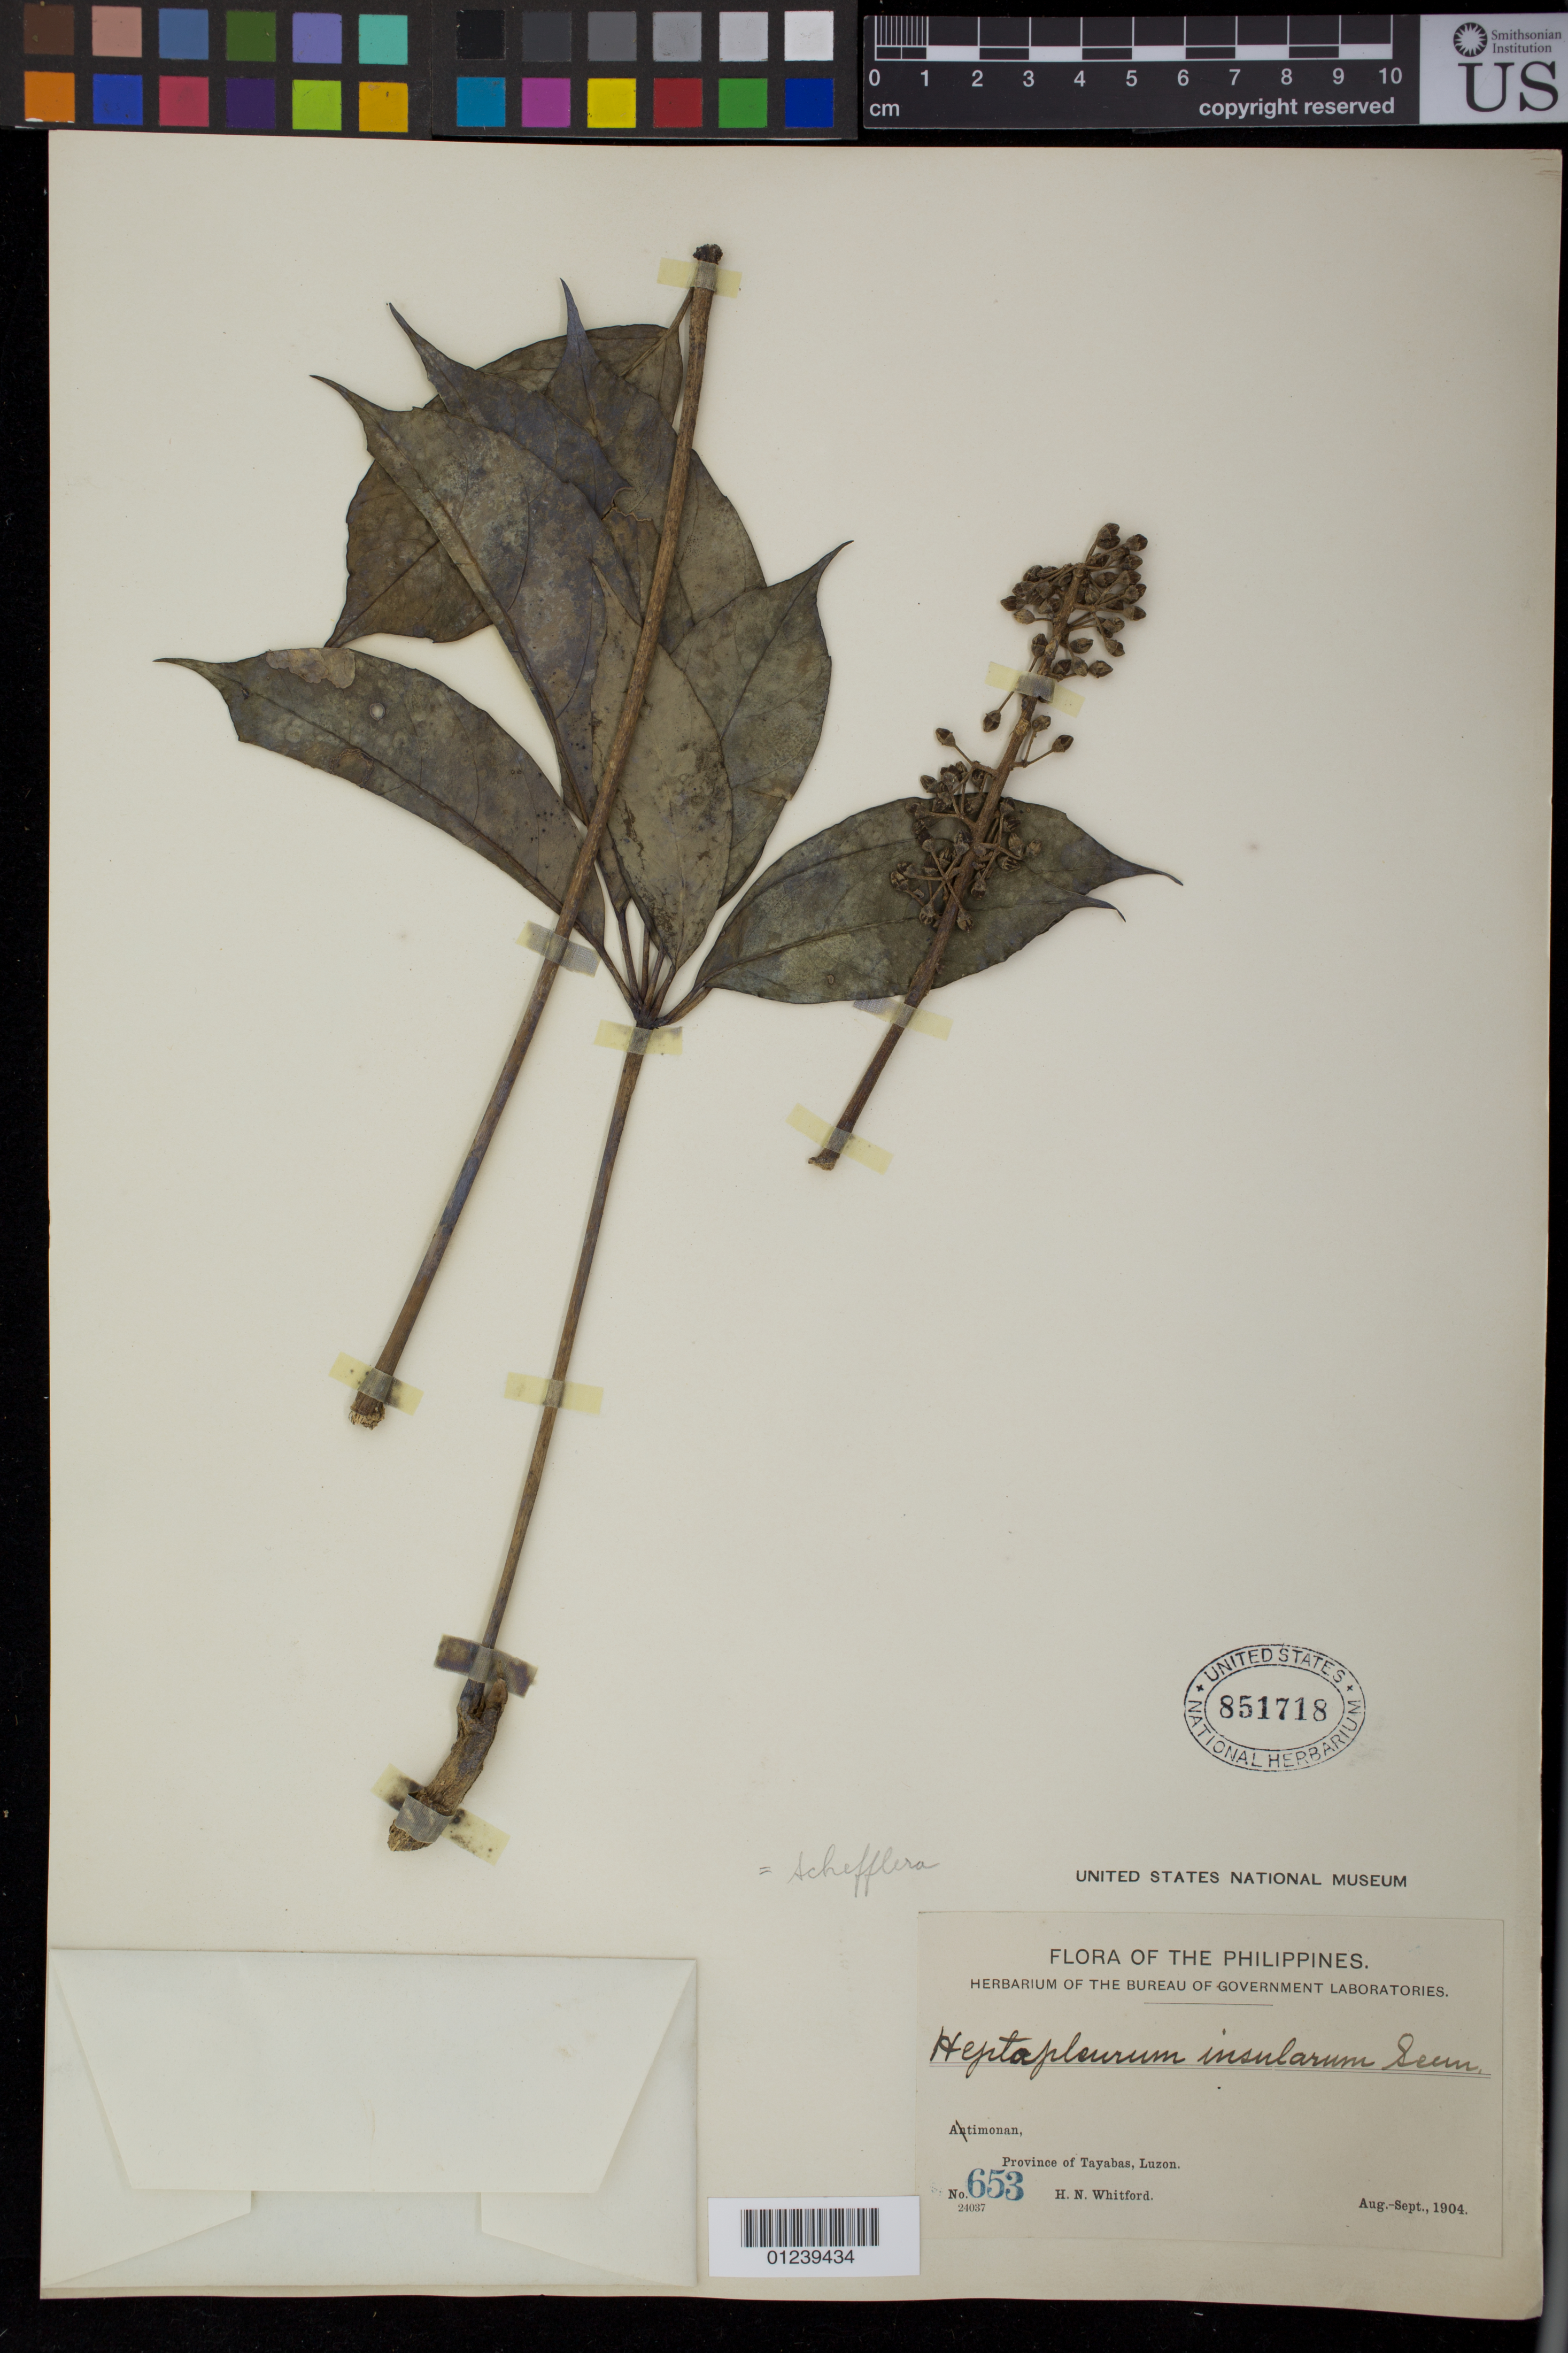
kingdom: Plantae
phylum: Tracheophyta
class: Magnoliopsida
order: Apiales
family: Araliaceae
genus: Schefflera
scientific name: Schefflera insularum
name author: (Seem.) Harms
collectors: H. N. Whitford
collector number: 653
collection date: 1904-08/1904-09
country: Philippines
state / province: Calabarzon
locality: Atimonan, Province of Tayabas, Luzon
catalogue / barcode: US 851718